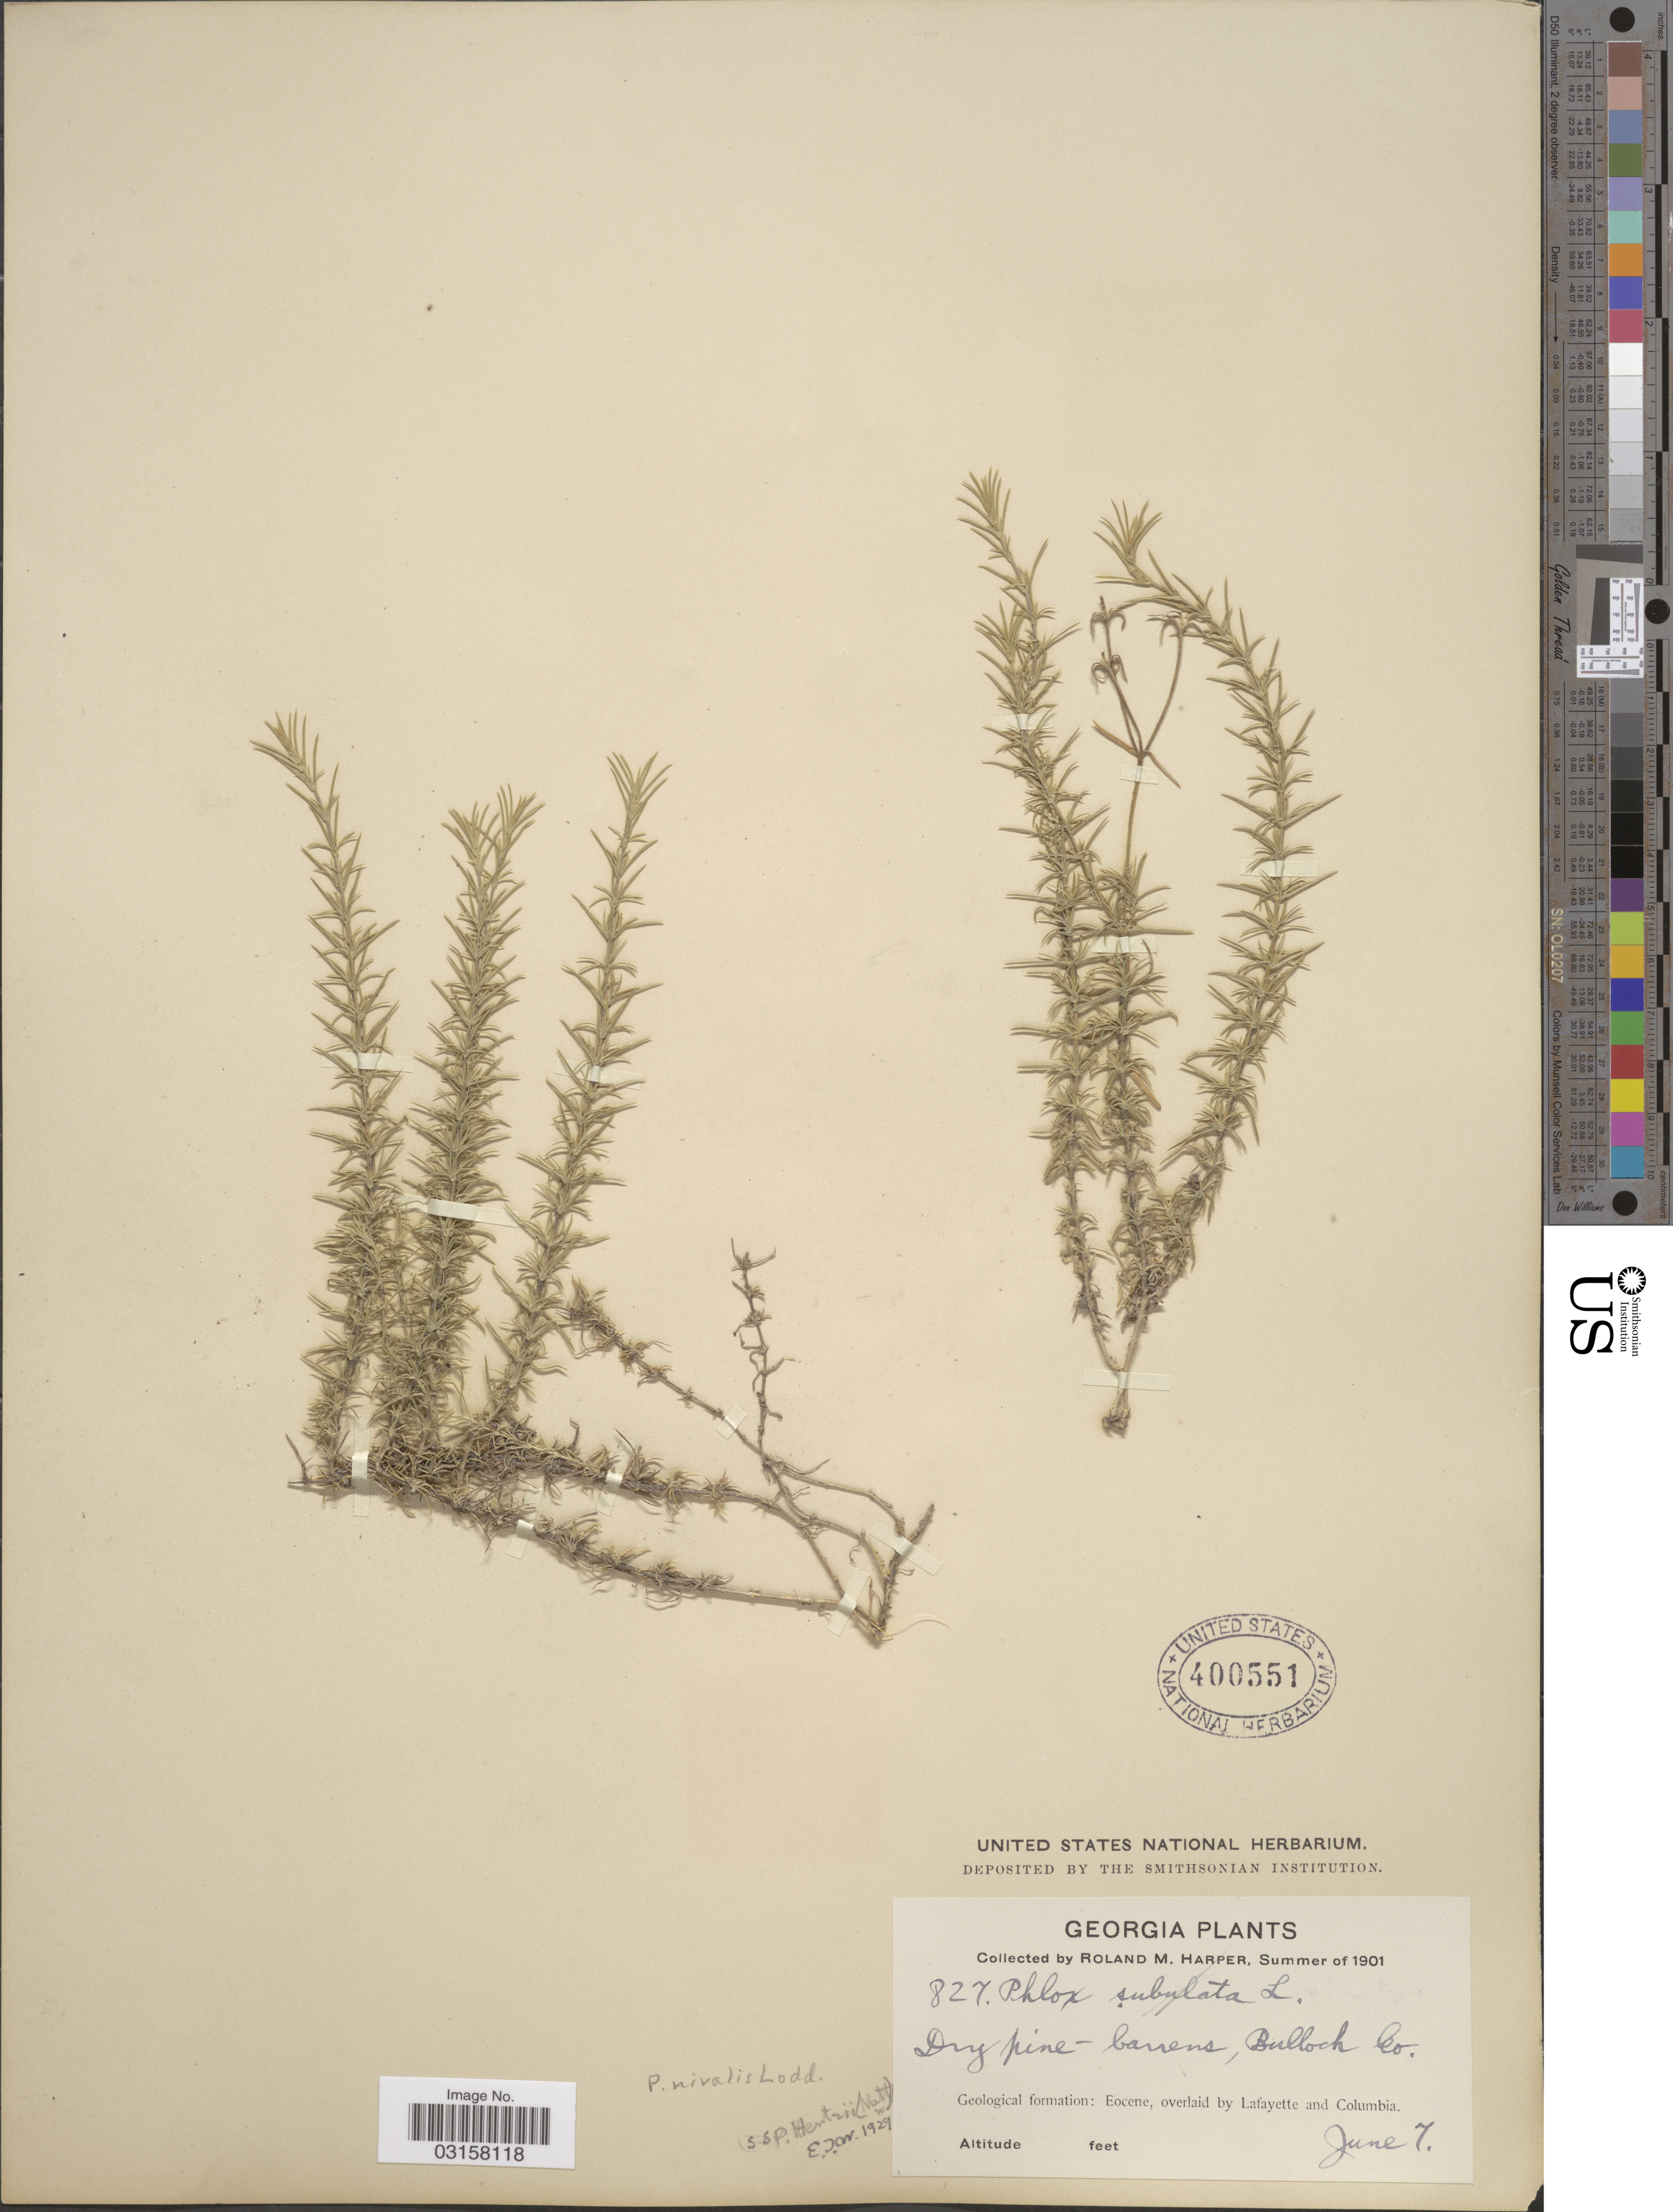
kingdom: Plantae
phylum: Tracheophyta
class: Magnoliopsida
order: Ericales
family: Polemoniaceae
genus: Phlox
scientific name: Phlox nivalis subsp. nivalis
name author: Lodd. ex Sweet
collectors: R. M. Harper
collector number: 827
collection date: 1901-06-07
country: United States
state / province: Georgia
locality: Dry pine-barrens, Bullock Co. Geological formation: Eocene, overlaid by Lafayette and Columbia.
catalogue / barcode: US 400551